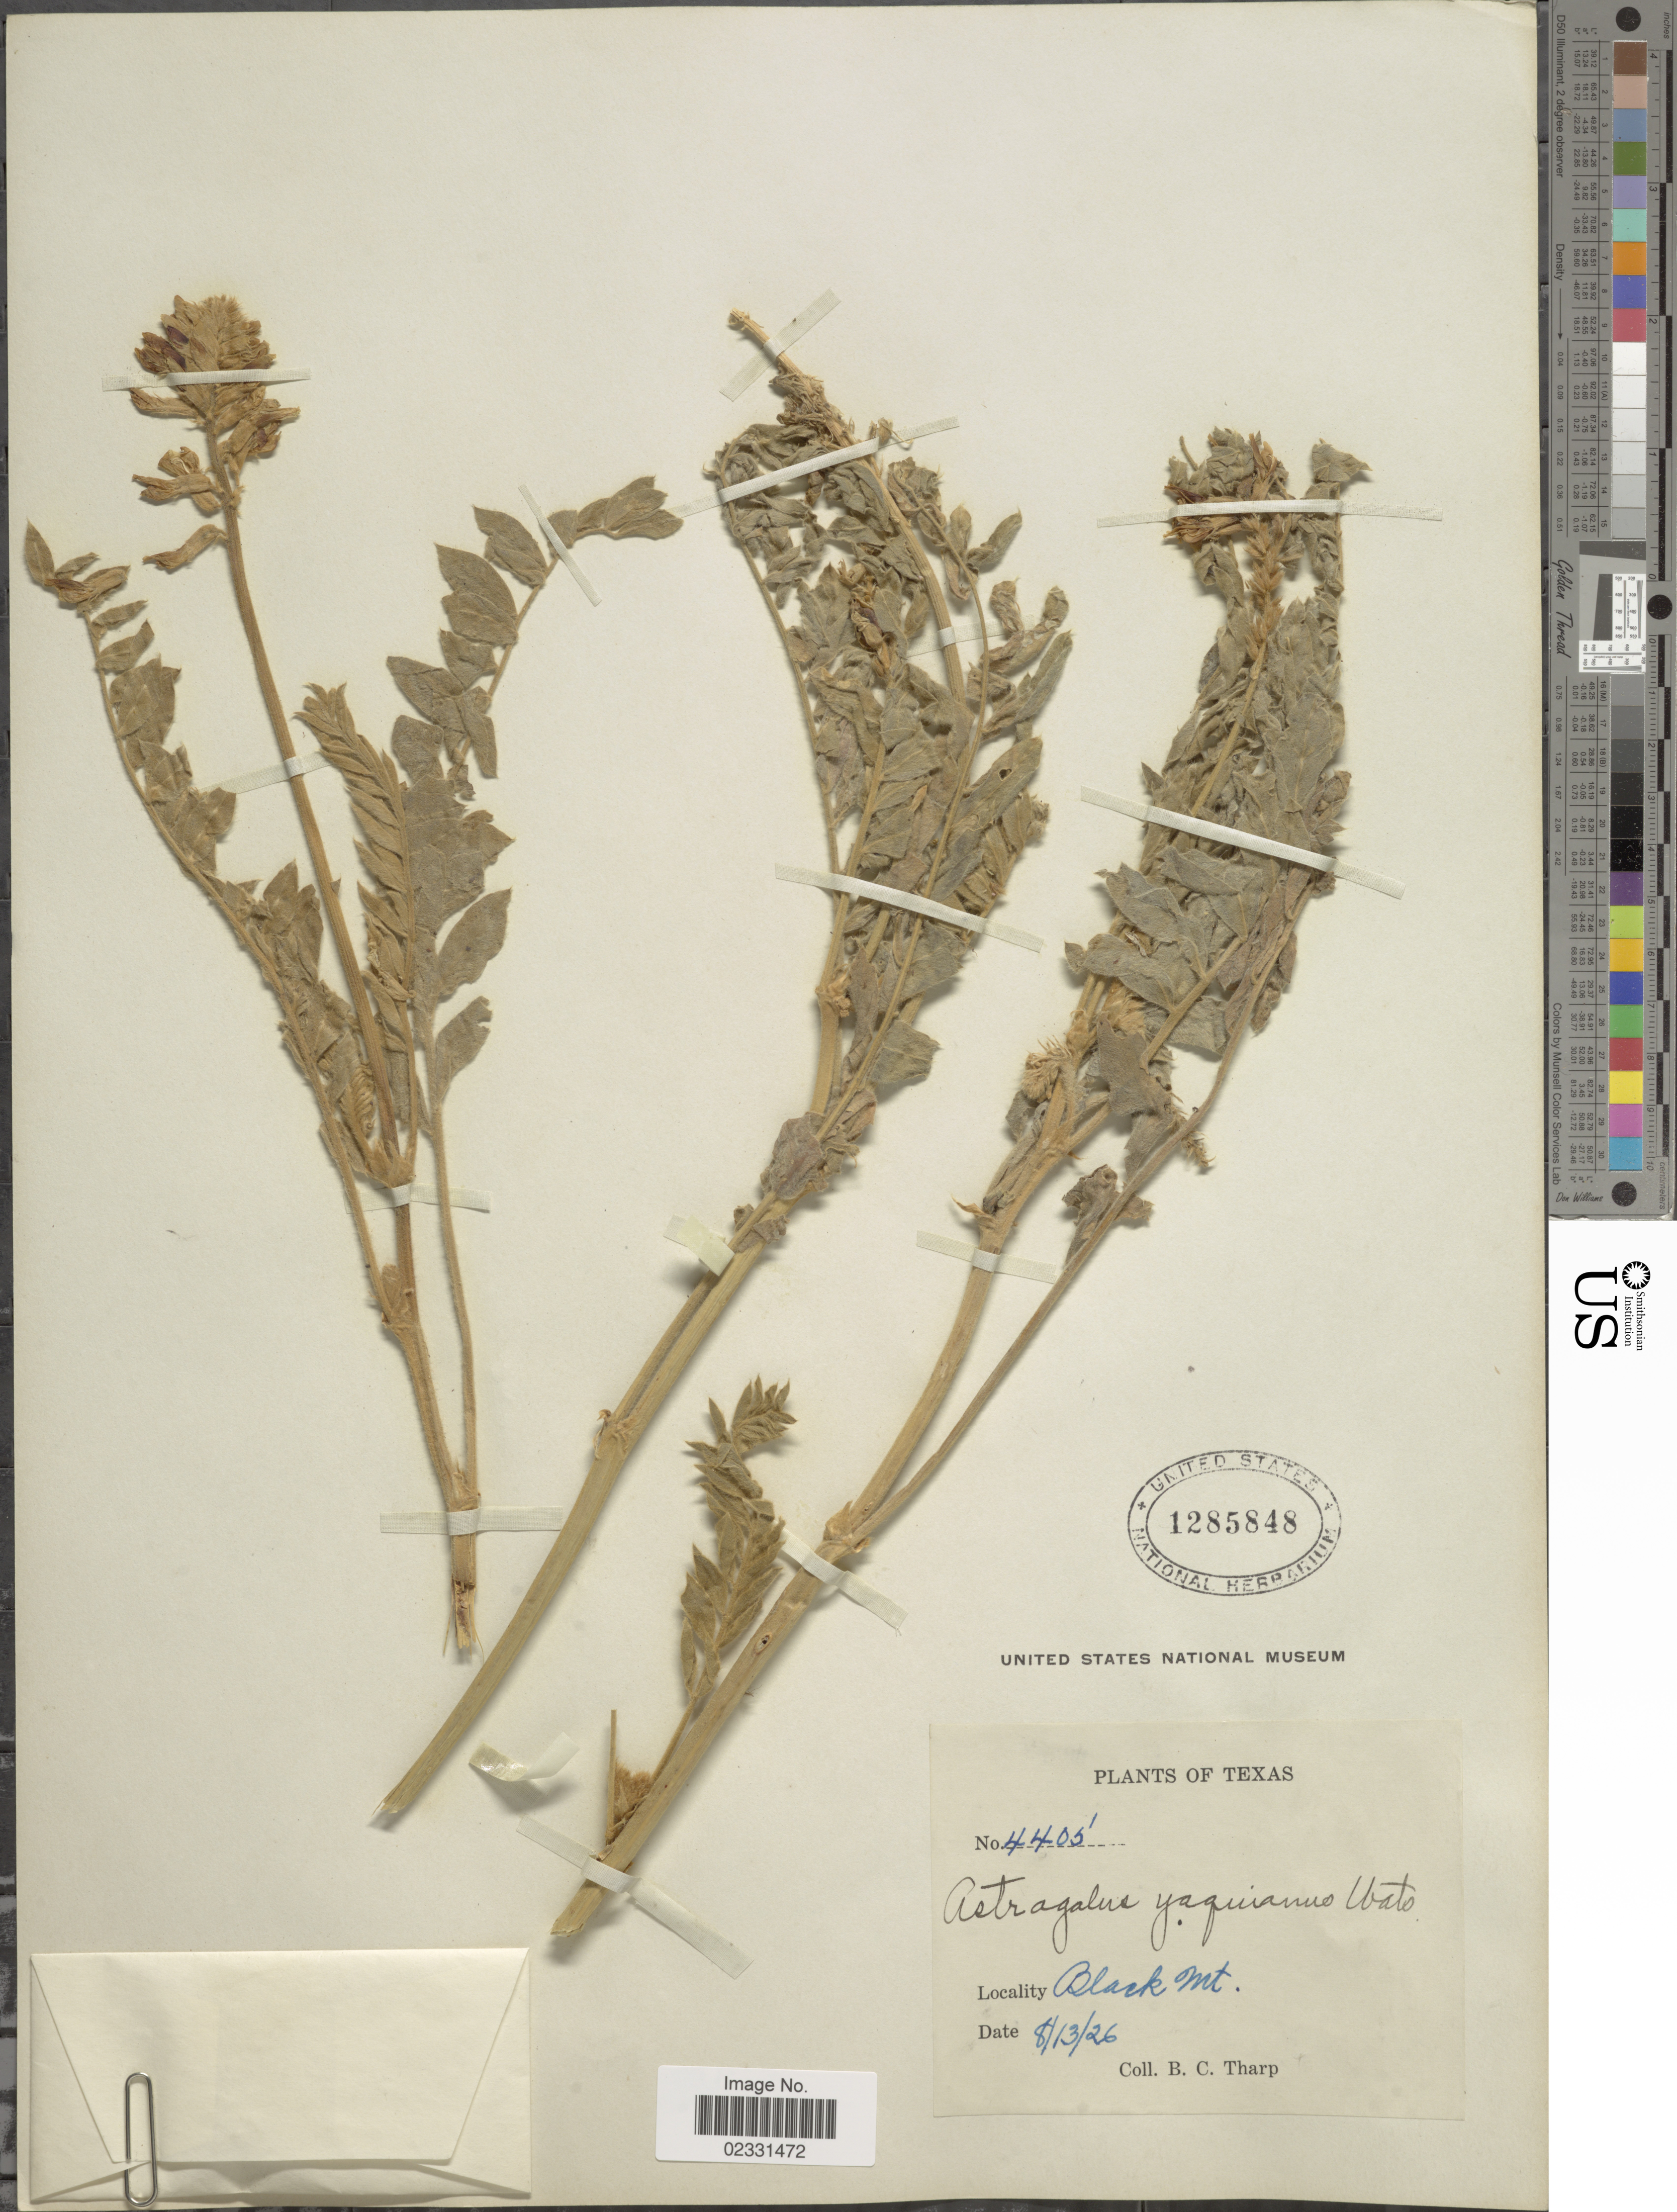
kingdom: Plantae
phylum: Tracheophyta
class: Magnoliopsida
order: Fabales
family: Fabaceae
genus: Astragalus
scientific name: Astragalus giganteus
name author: S. Watson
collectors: B. C. Tharp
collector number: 4405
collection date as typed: Transcribed d/m/y: 13/8/26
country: United States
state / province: Texas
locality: Black Mt.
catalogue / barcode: US 1285848